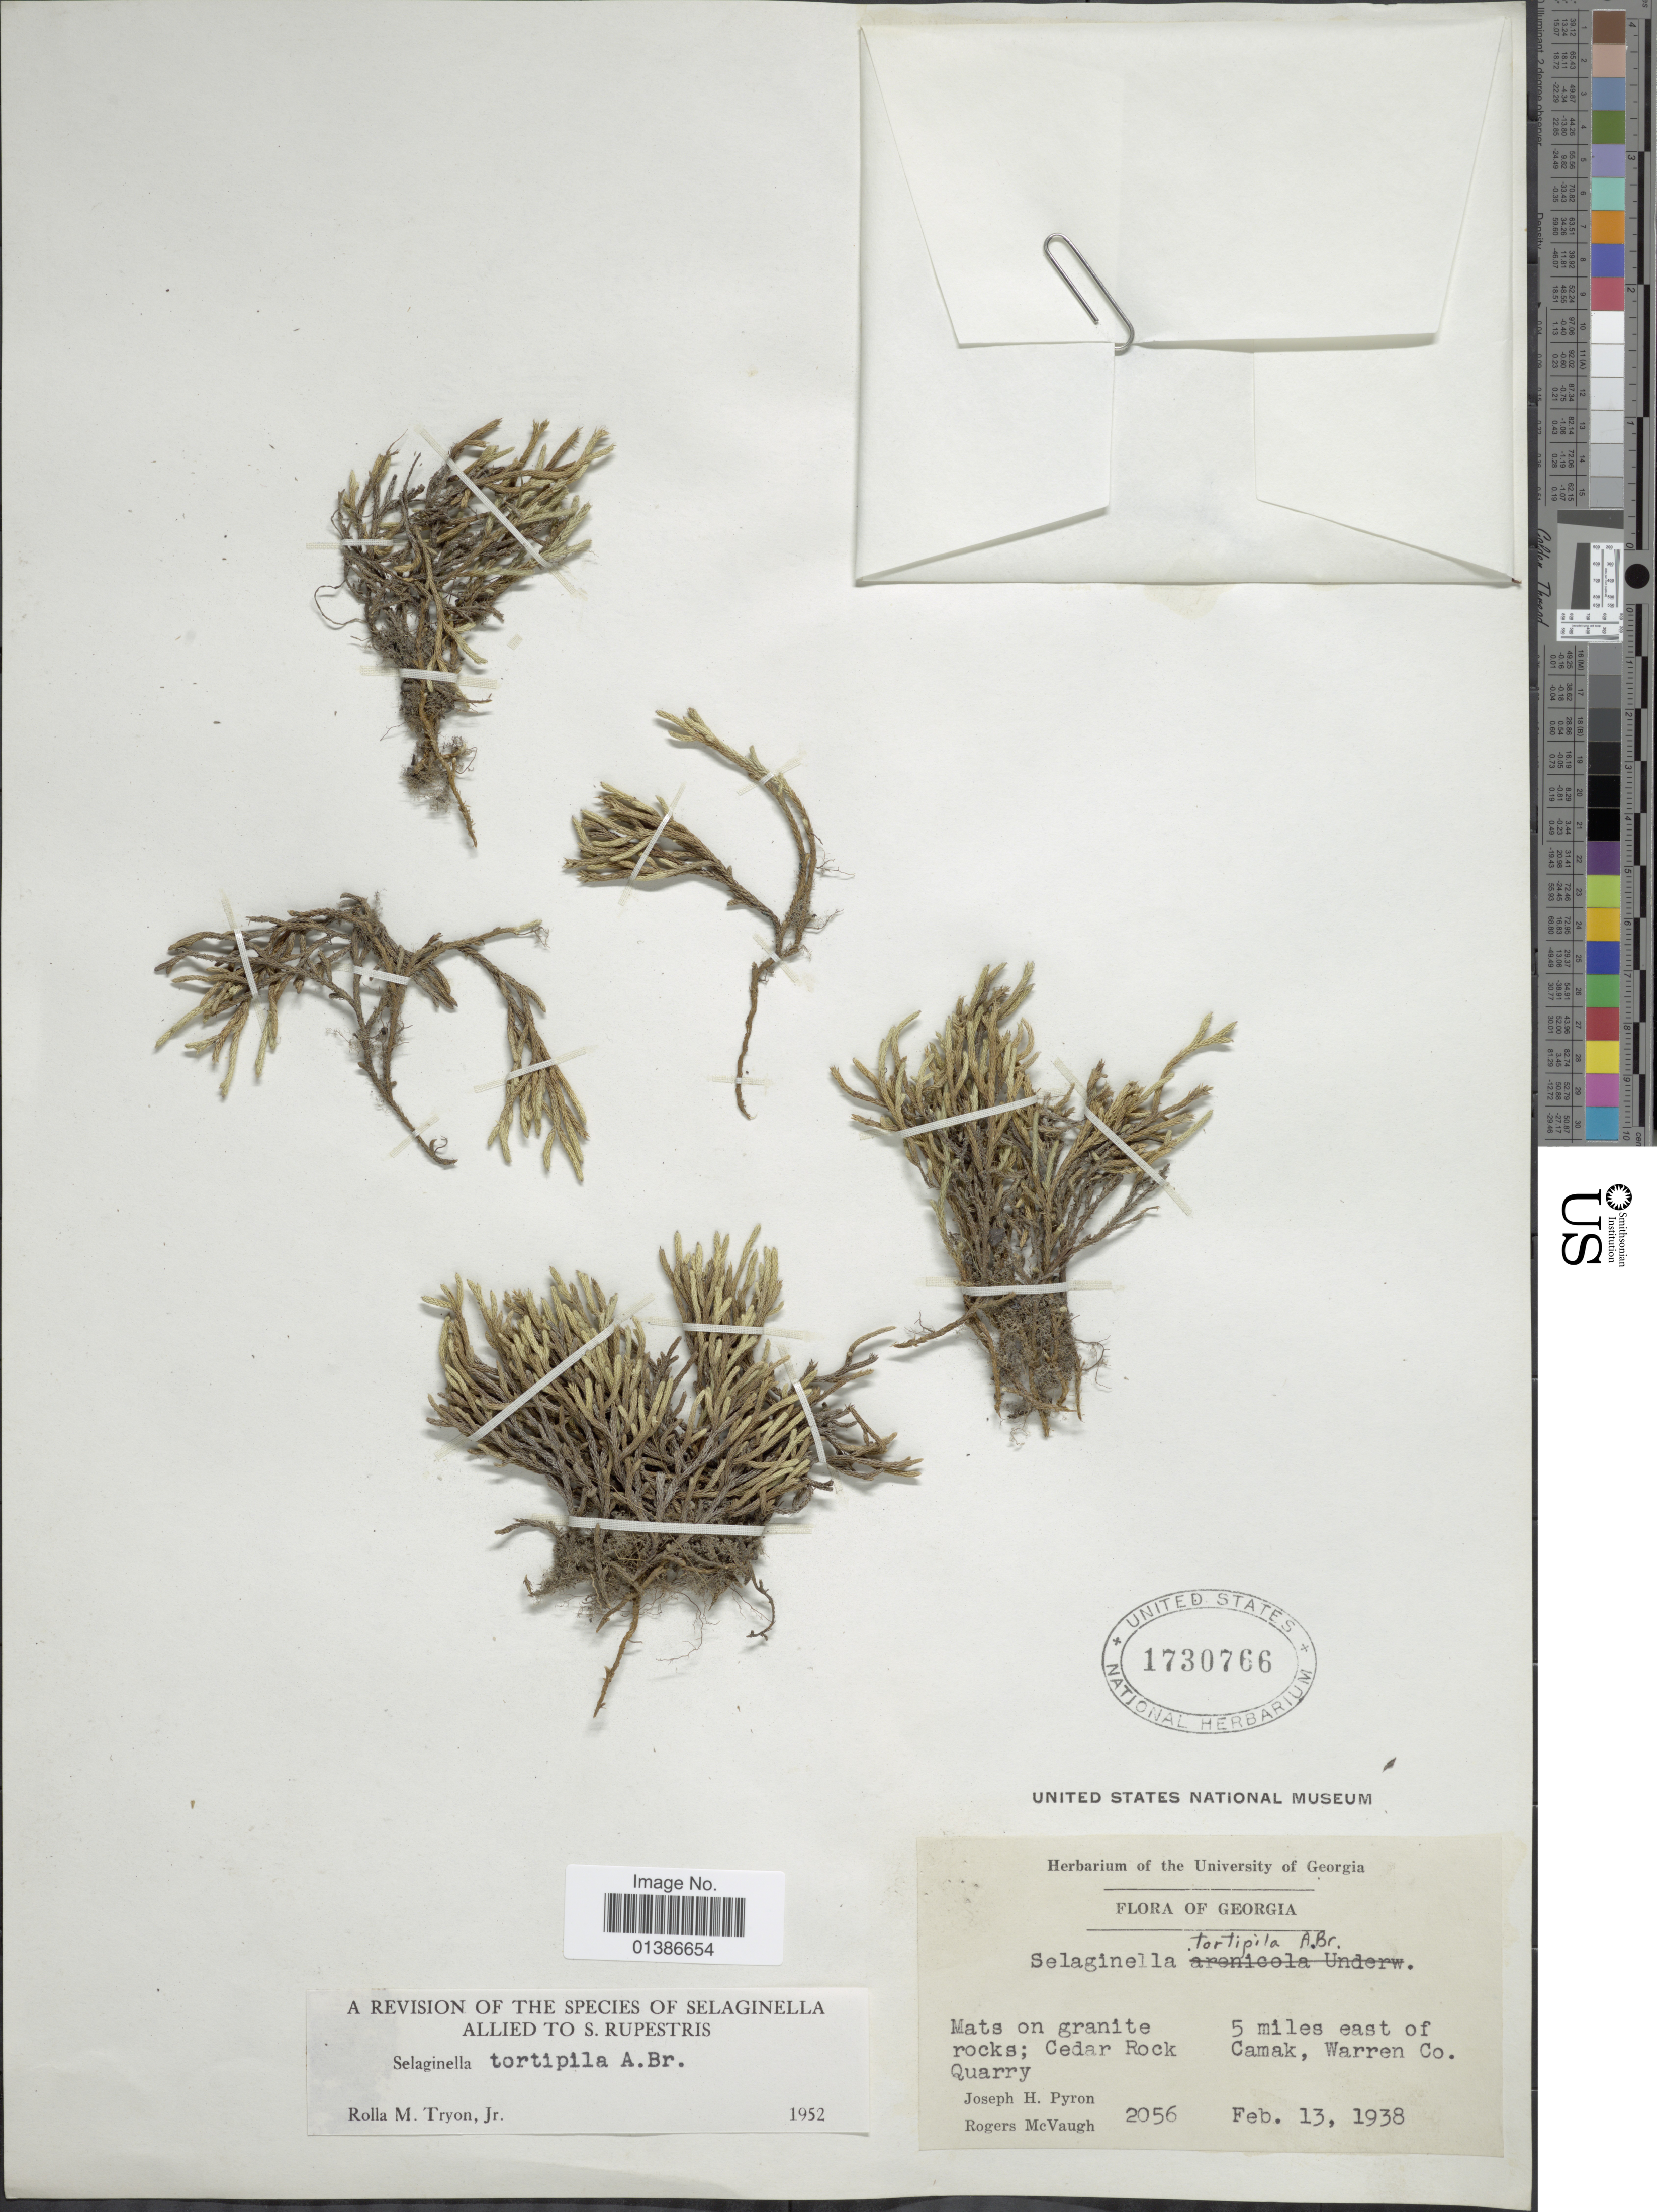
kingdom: Plantae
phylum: Tracheophyta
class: Lycopodiopsida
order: Selaginellales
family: Selaginellaceae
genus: Selaginella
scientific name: Selaginella tortipila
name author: A. Braun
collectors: J. H. Pyron & R. McVaugh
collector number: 2056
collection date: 1938-03-13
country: United States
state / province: Georgia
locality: Mats on granite rocks; Cedar Rock Quarry, 5 miles east of Camak, Warren Co.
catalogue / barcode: US 1730766